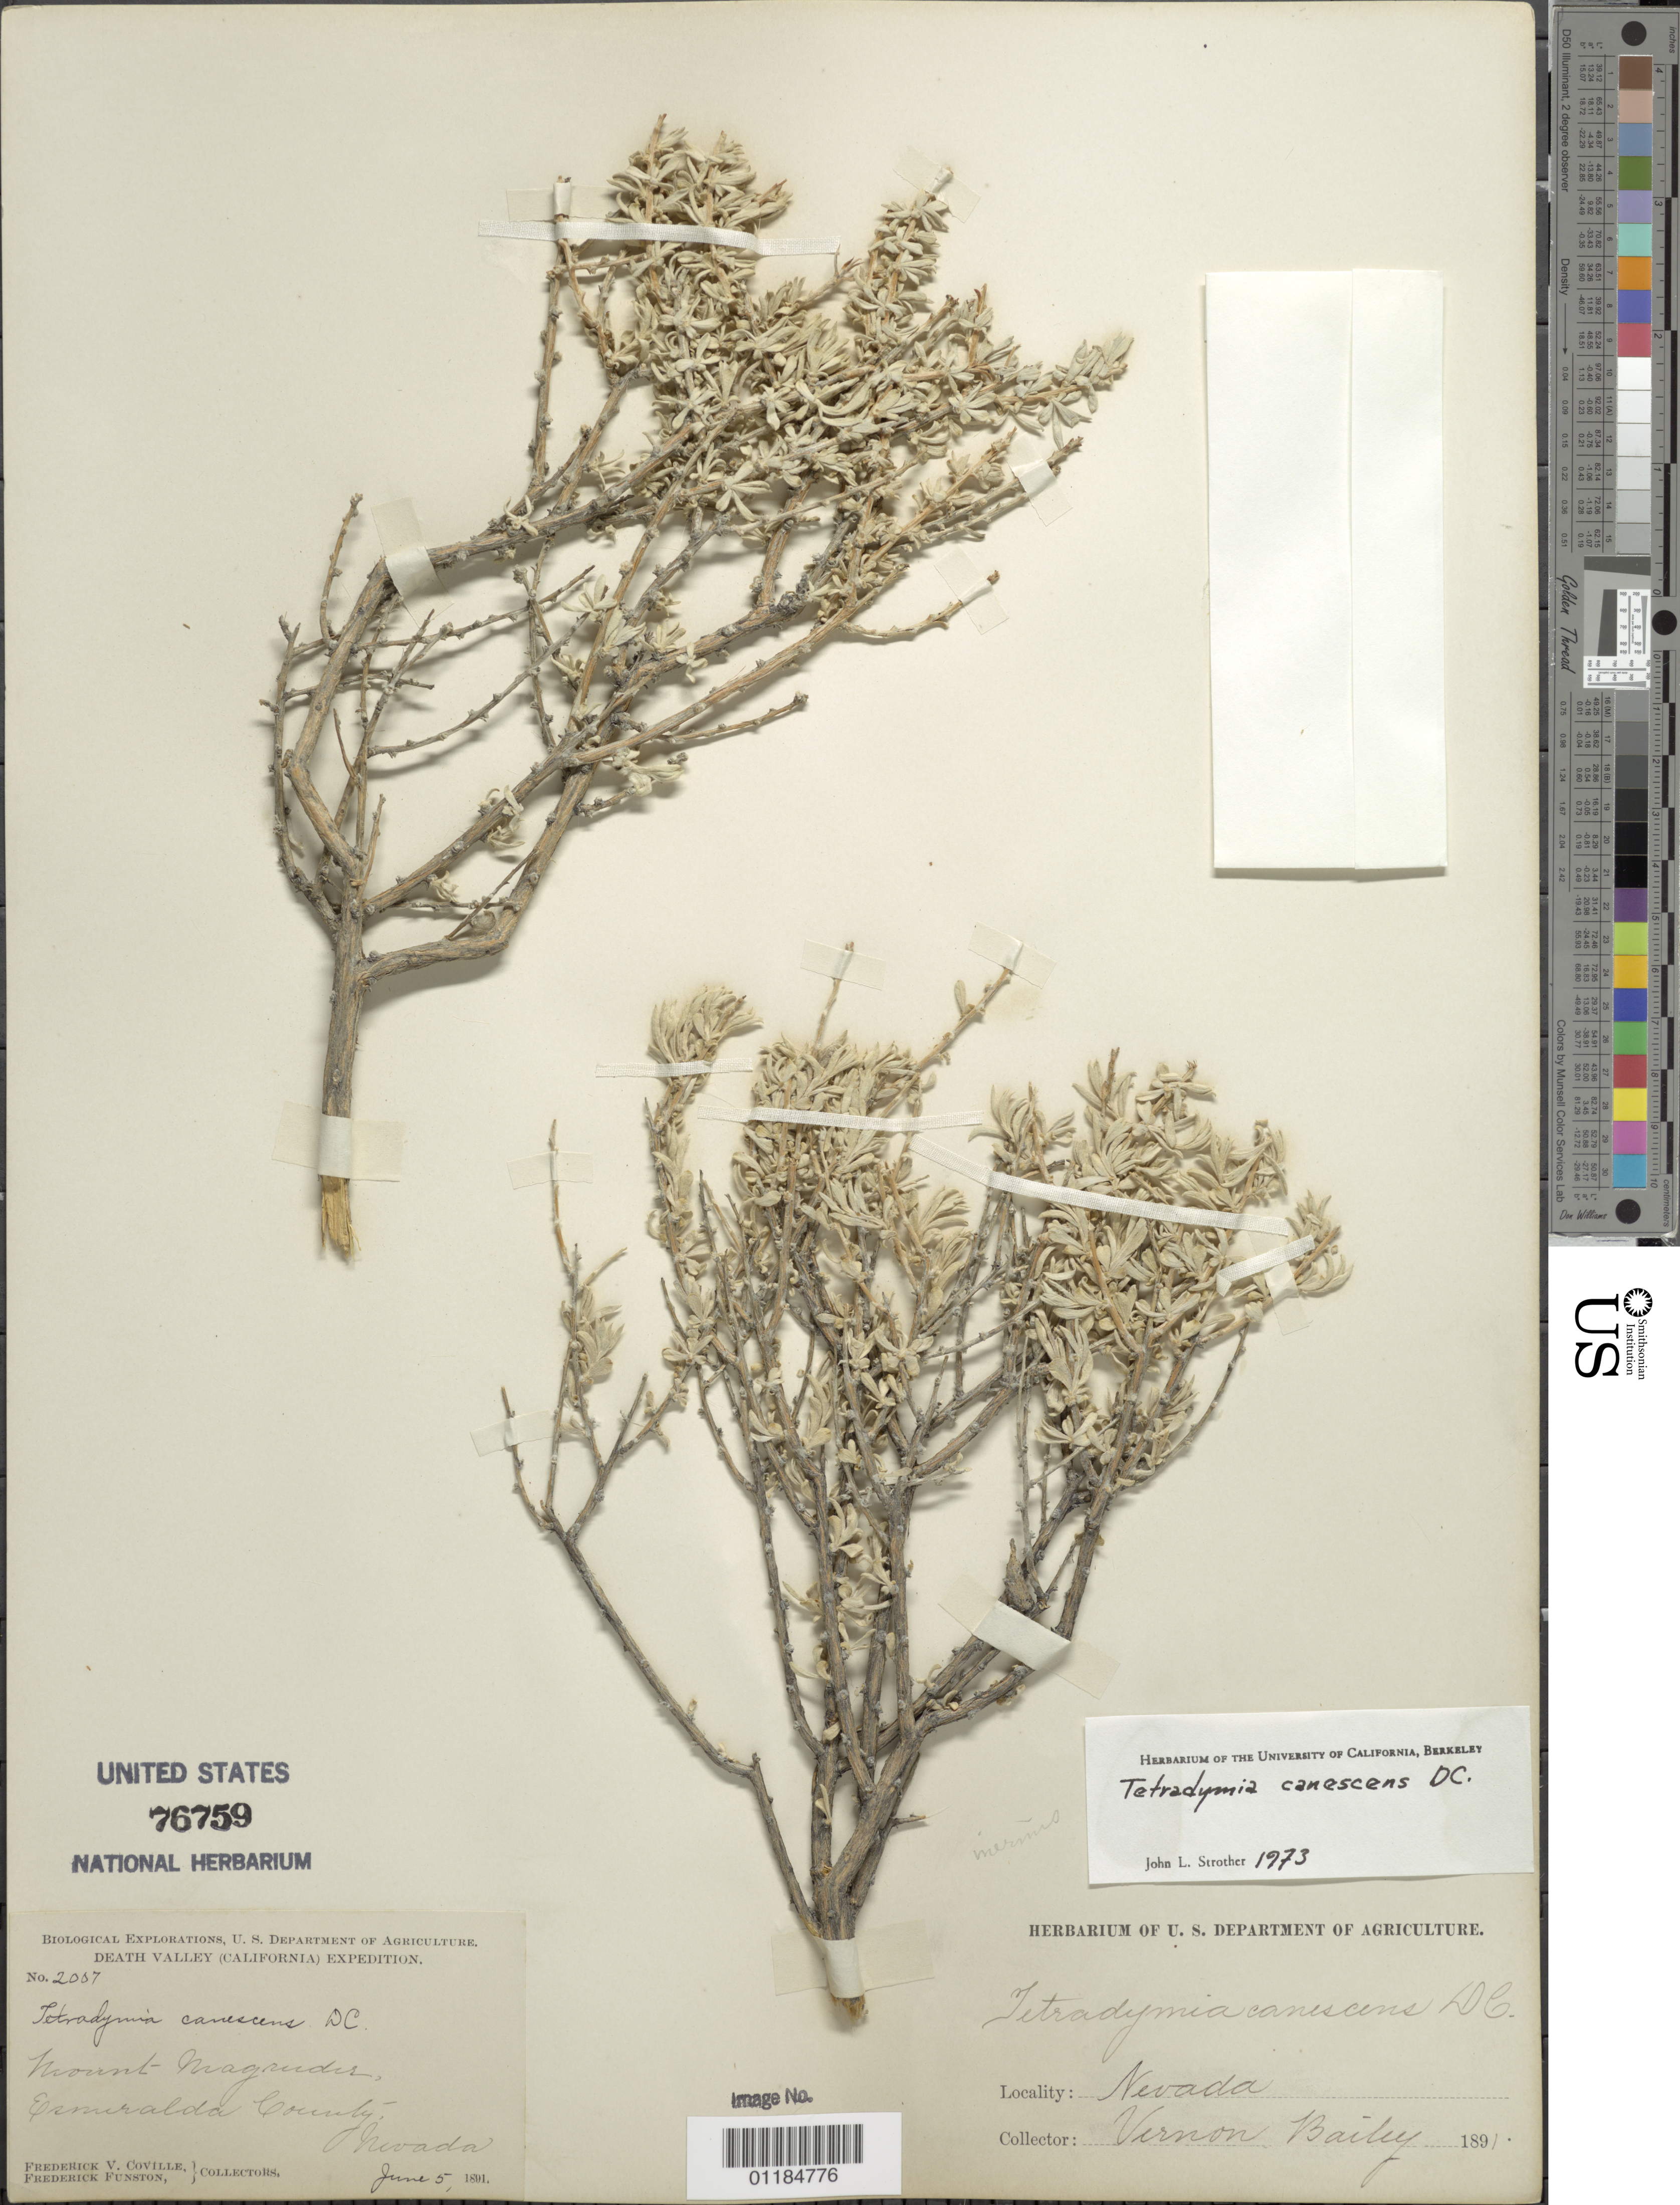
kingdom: Plantae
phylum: Tracheophyta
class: Magnoliopsida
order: Asterales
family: Asteraceae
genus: Tetradymia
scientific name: Tetradymia canescens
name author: DC.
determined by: Strother, J. L., (UC), University of California Berkeley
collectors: F. V. Coville & F. Funston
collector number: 2007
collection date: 1891-06-05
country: United States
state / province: Nevada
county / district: Esmeralda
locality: Mount Magrudes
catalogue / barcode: US 76759